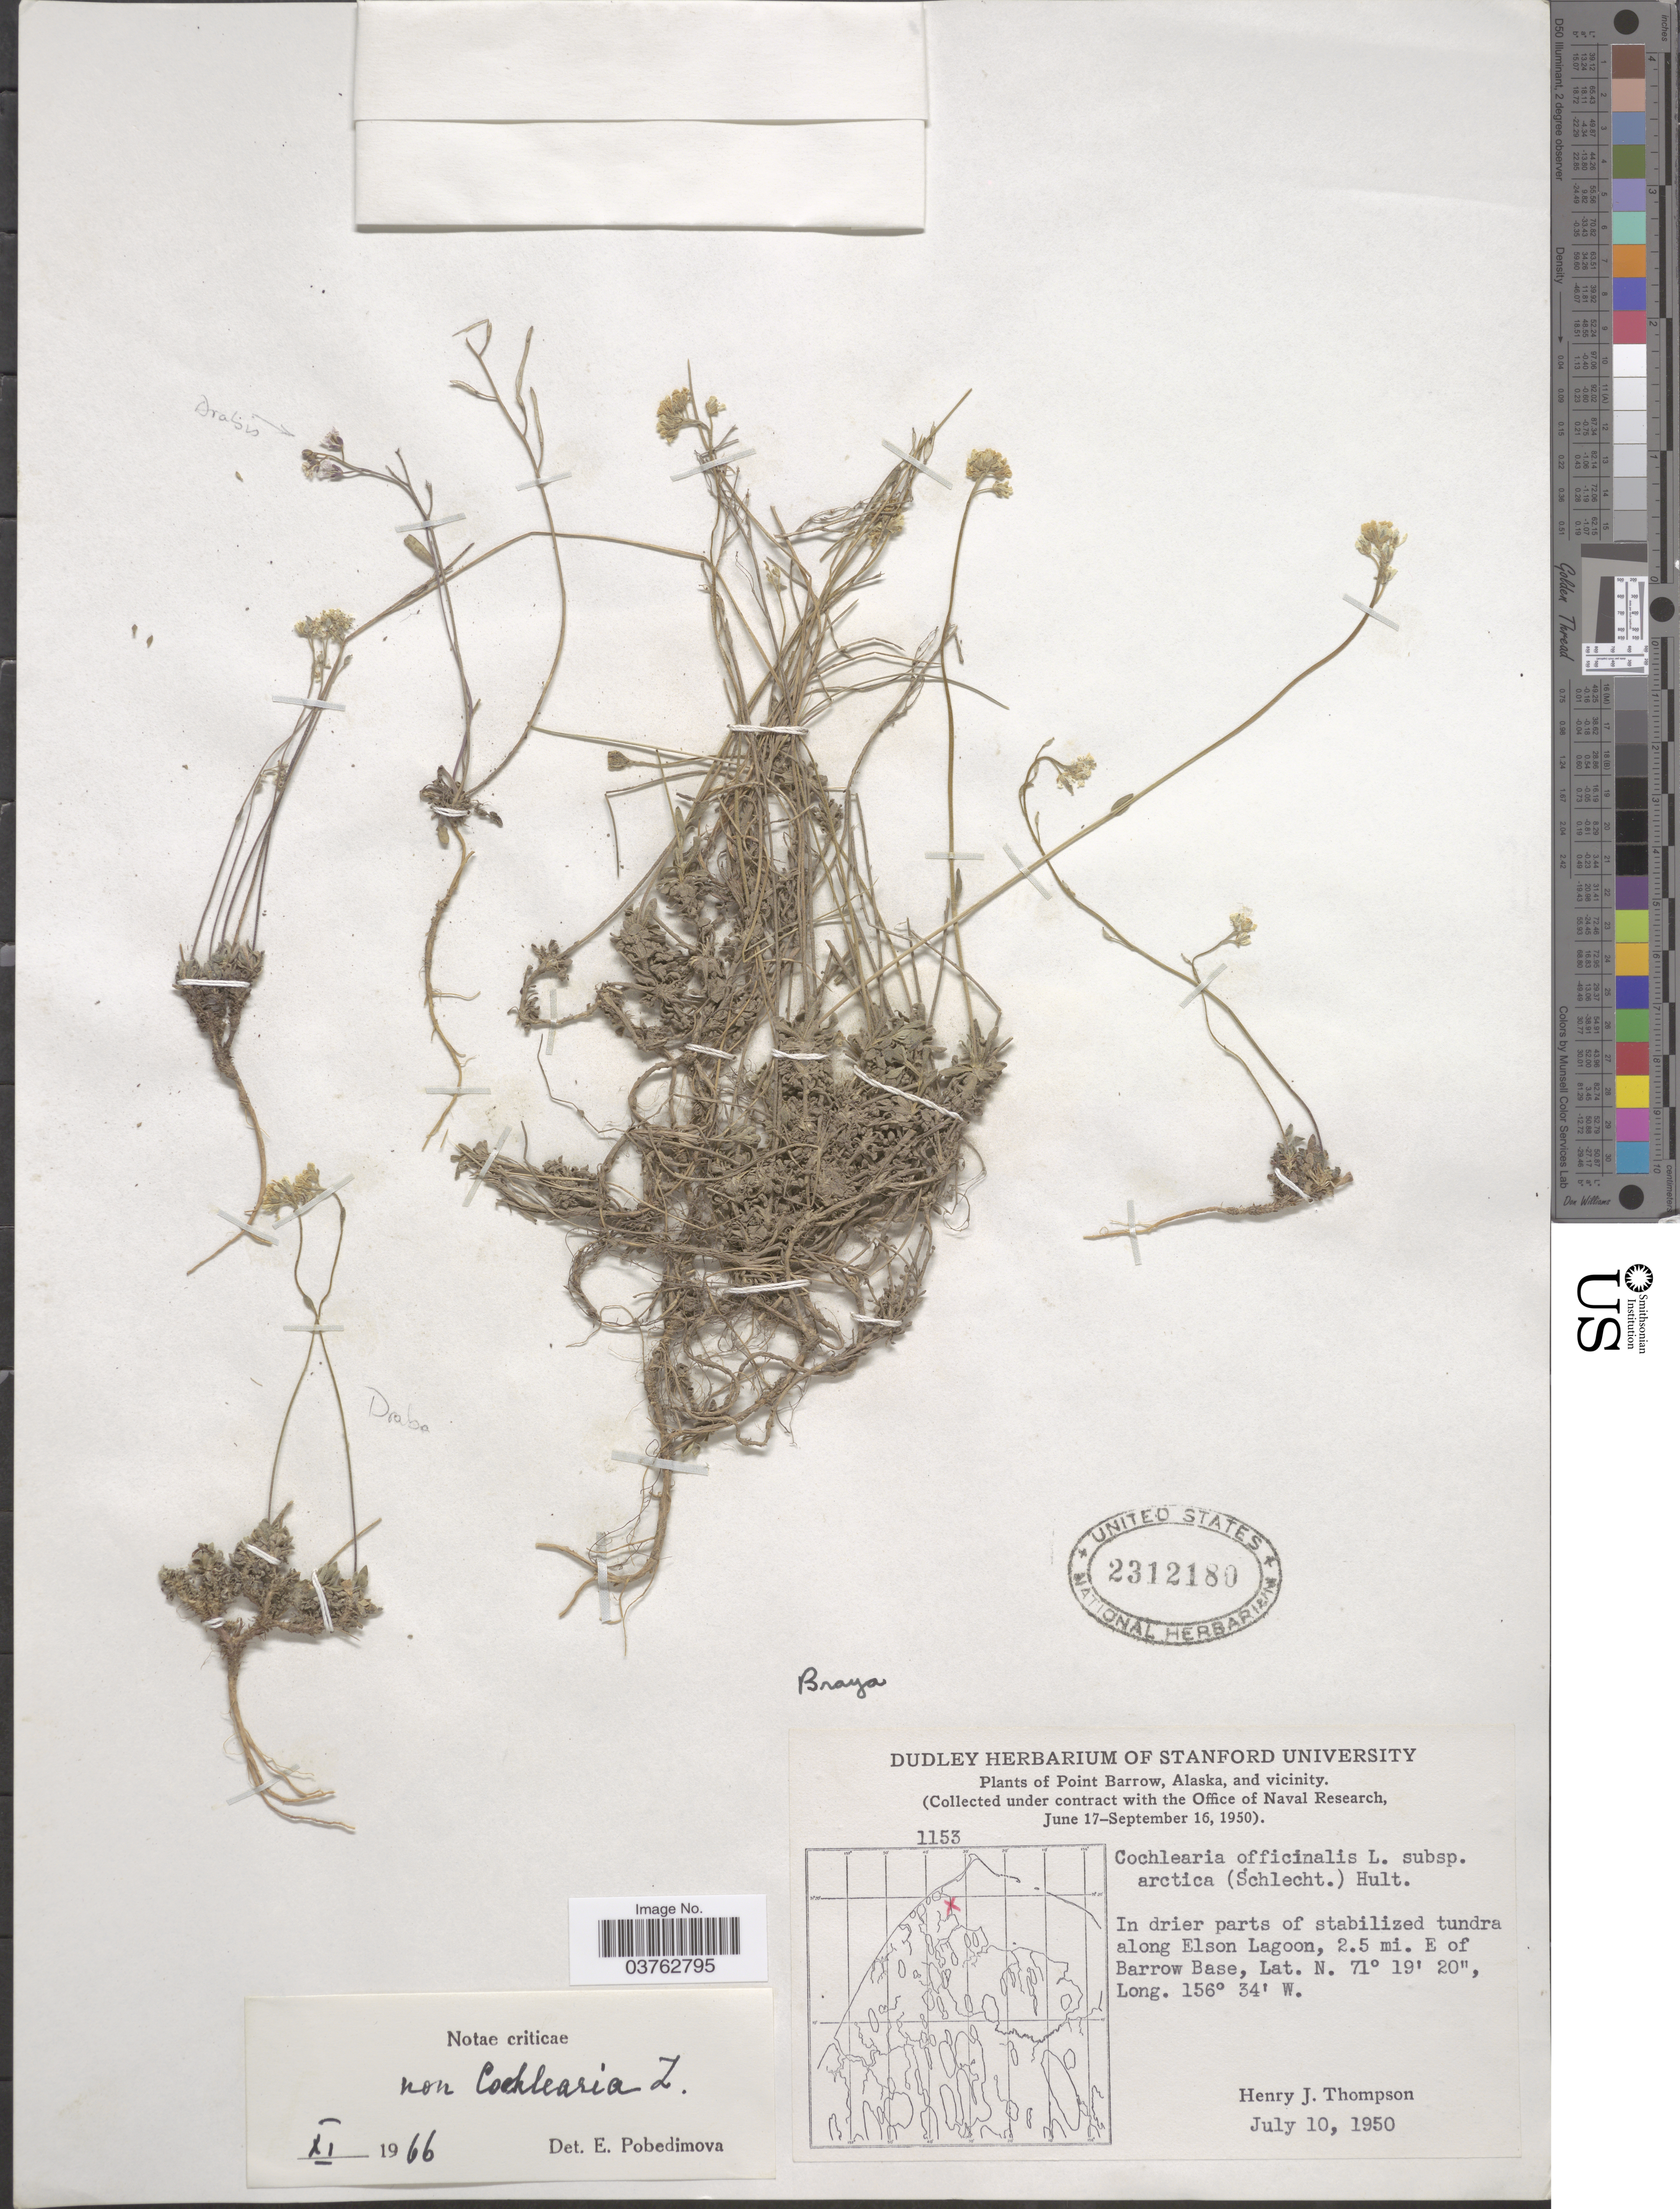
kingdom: Plantae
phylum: Tracheophyta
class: Magnoliopsida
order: Brassicales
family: Brassicaceae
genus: Braya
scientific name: Braya sp.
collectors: H. J. Thompson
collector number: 1153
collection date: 1950-07-10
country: United States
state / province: Alaska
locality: Point Barrow and vicinity. Along Elson Lagoon, 2.5 mi. E of Barrow Base.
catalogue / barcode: US 2312180